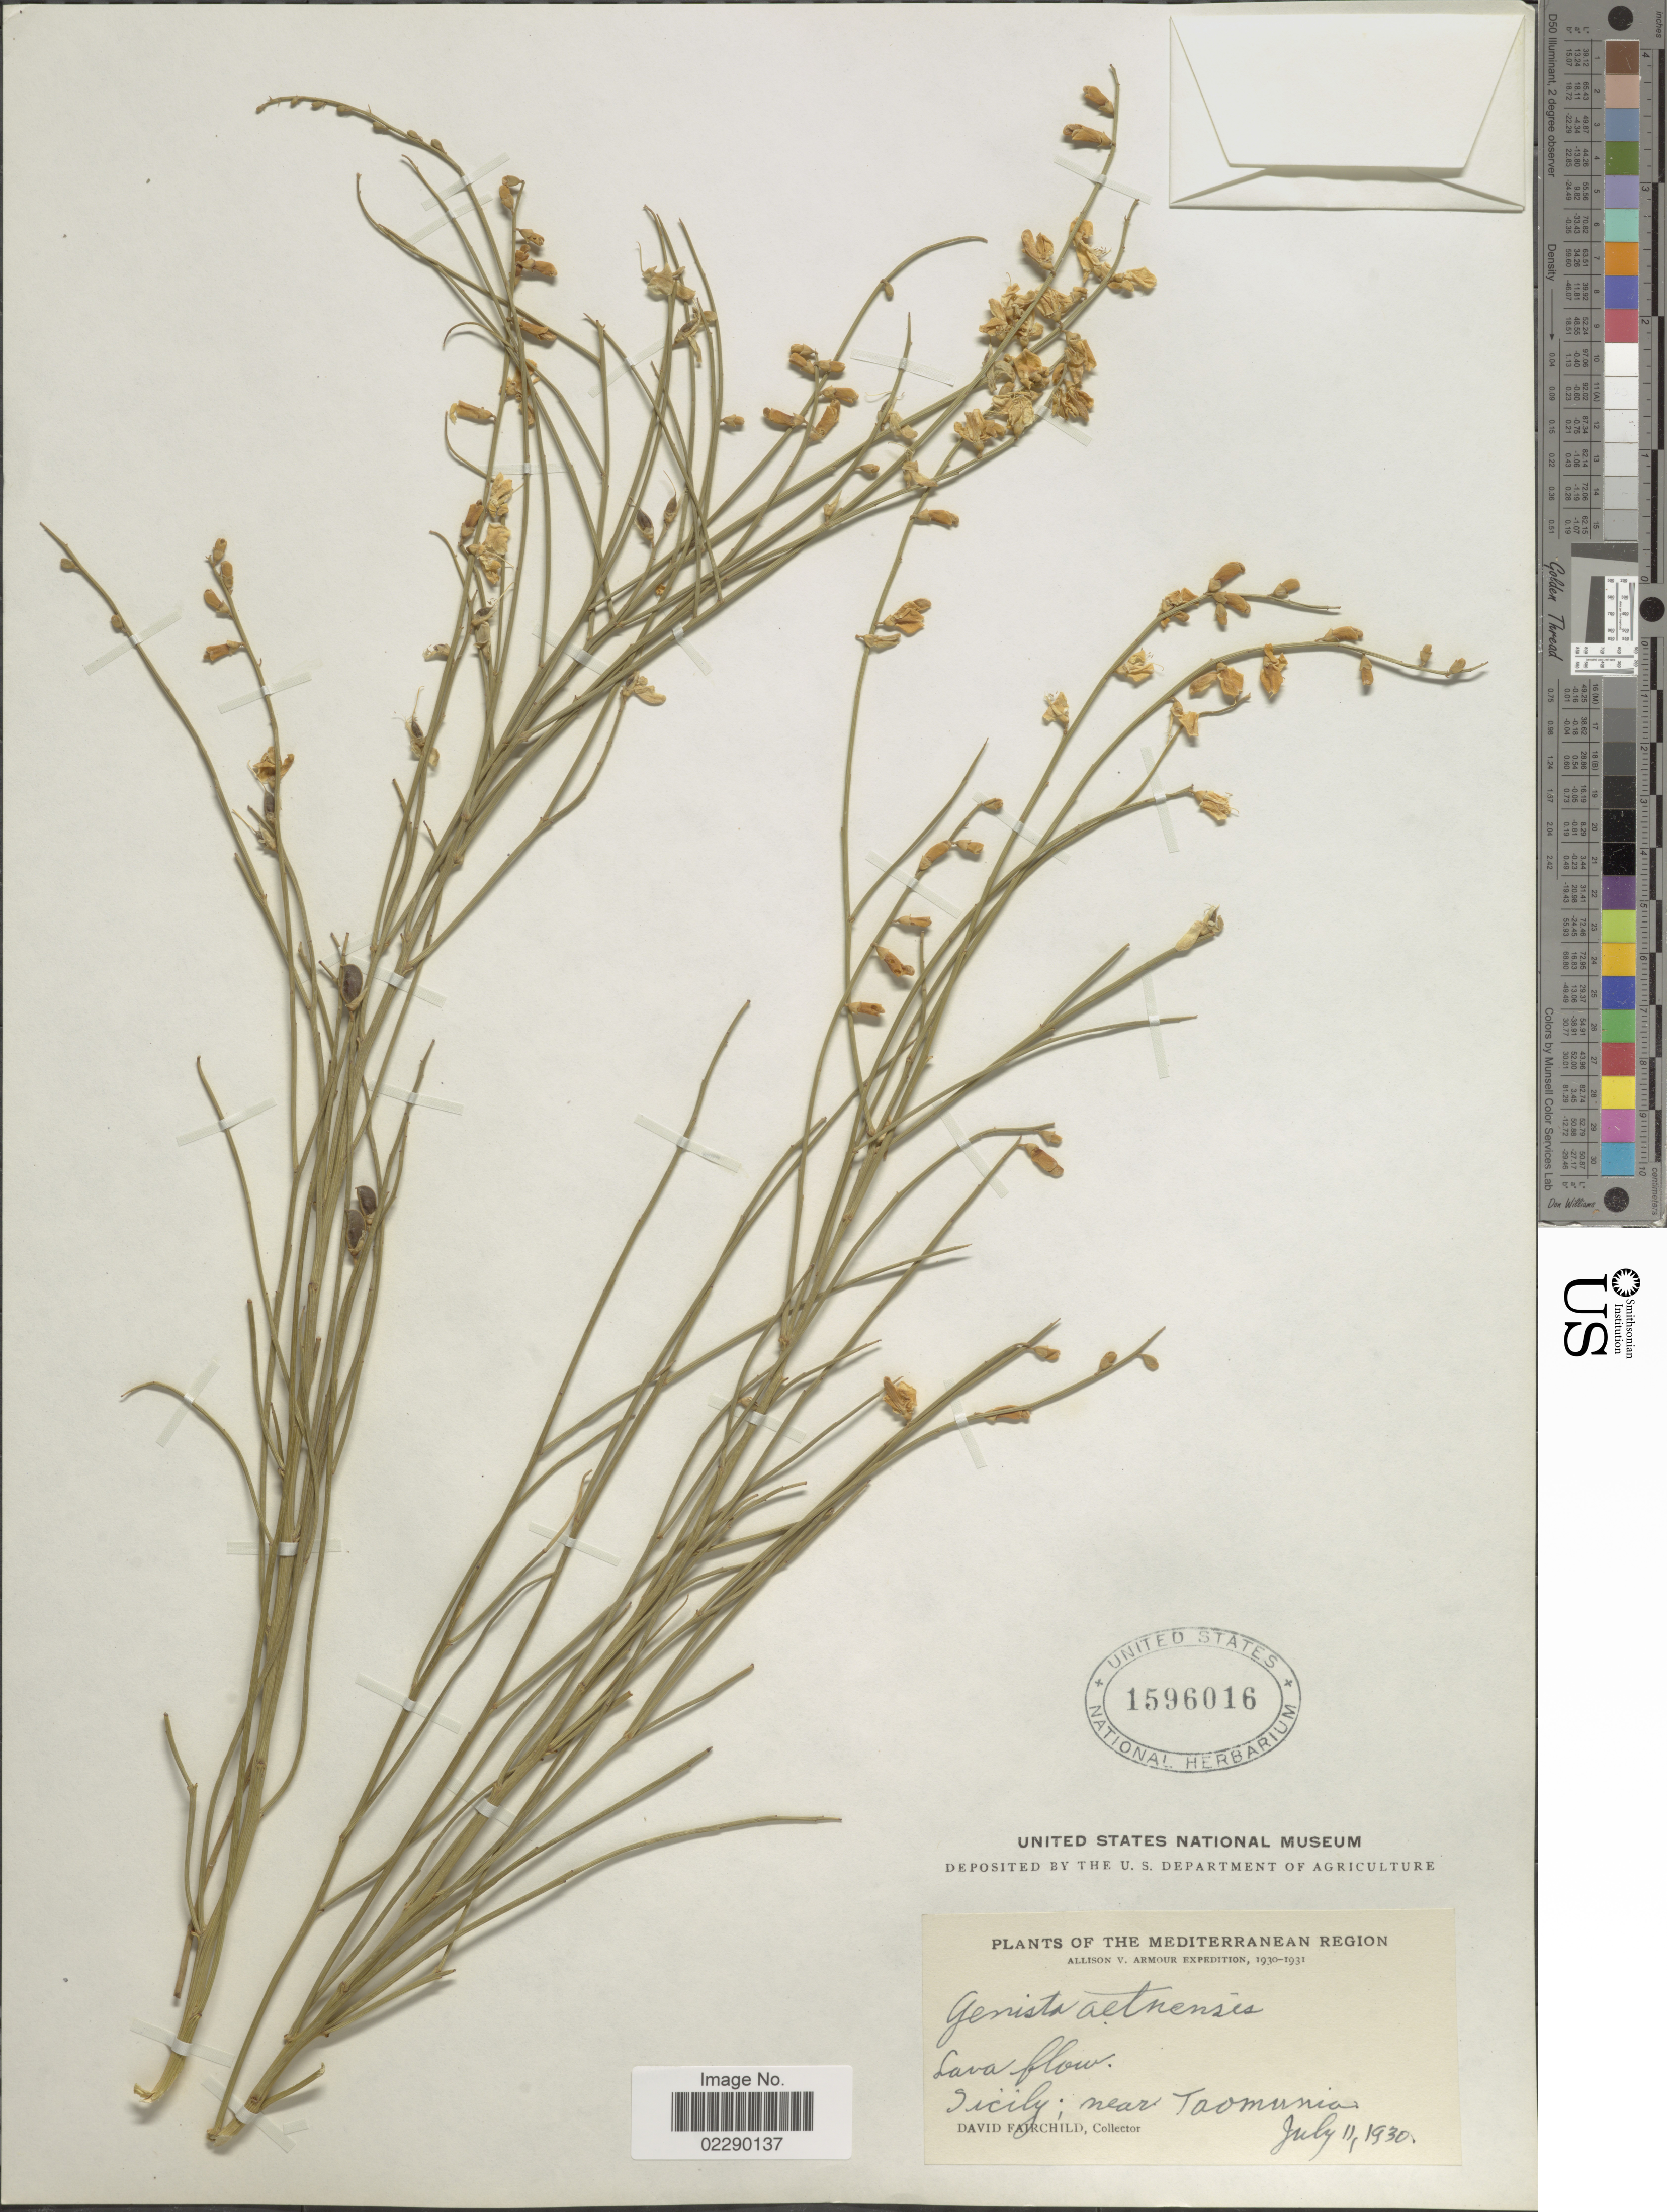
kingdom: Plantae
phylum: Tracheophyta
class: Magnoliopsida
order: Fabales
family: Fabaceae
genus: Genista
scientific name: Genista aetnensis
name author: (Biv.) DC.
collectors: D. Fairchild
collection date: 1930-07-11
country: Italy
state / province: Siciliana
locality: Mediterranean Region. Sicily; near Taomunia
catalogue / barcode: US 1596016